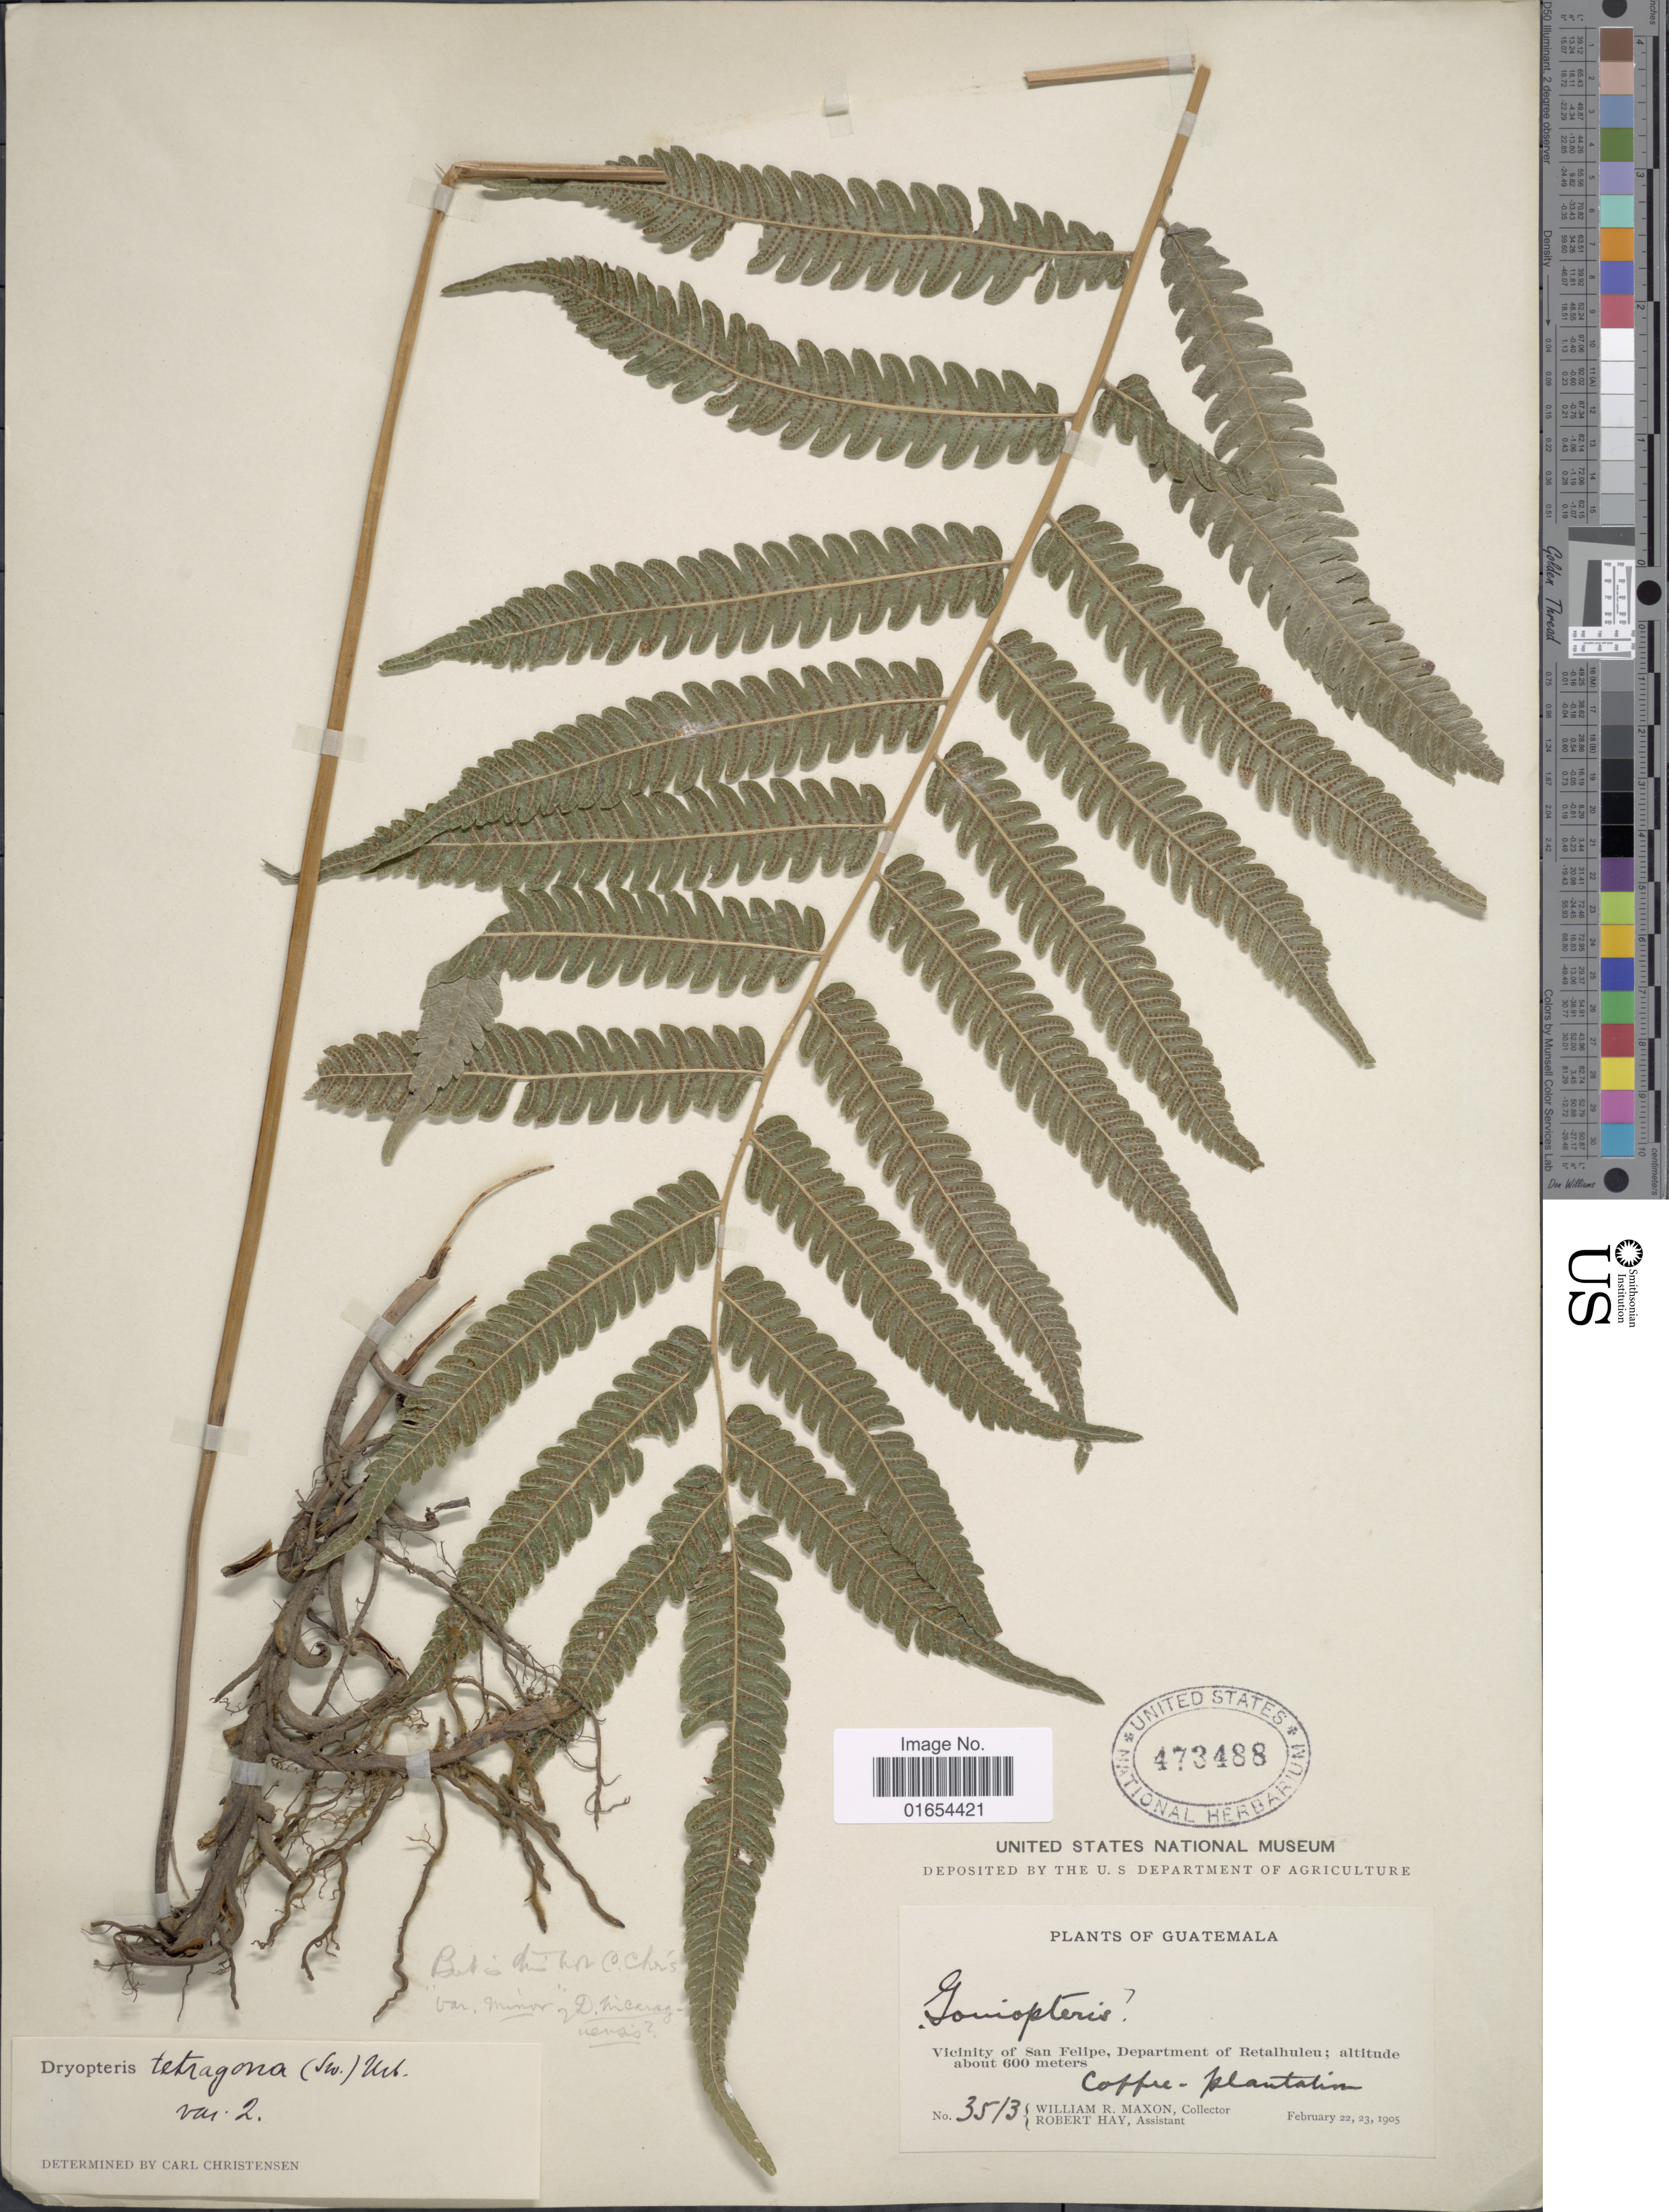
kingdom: Plantae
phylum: Tracheophyta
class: Polypodiopsida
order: Polypodiales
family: Thelypteridaceae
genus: Goniopteris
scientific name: Goniopteris tetragona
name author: (C. Presl) Sw.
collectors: W. R. Maxon & R. H. Hay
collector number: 3513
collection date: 1905-02-22/1905-02-23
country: Guatemala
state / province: Retalhuleu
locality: Vicinity of San Felipe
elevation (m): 600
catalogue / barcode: US 473488